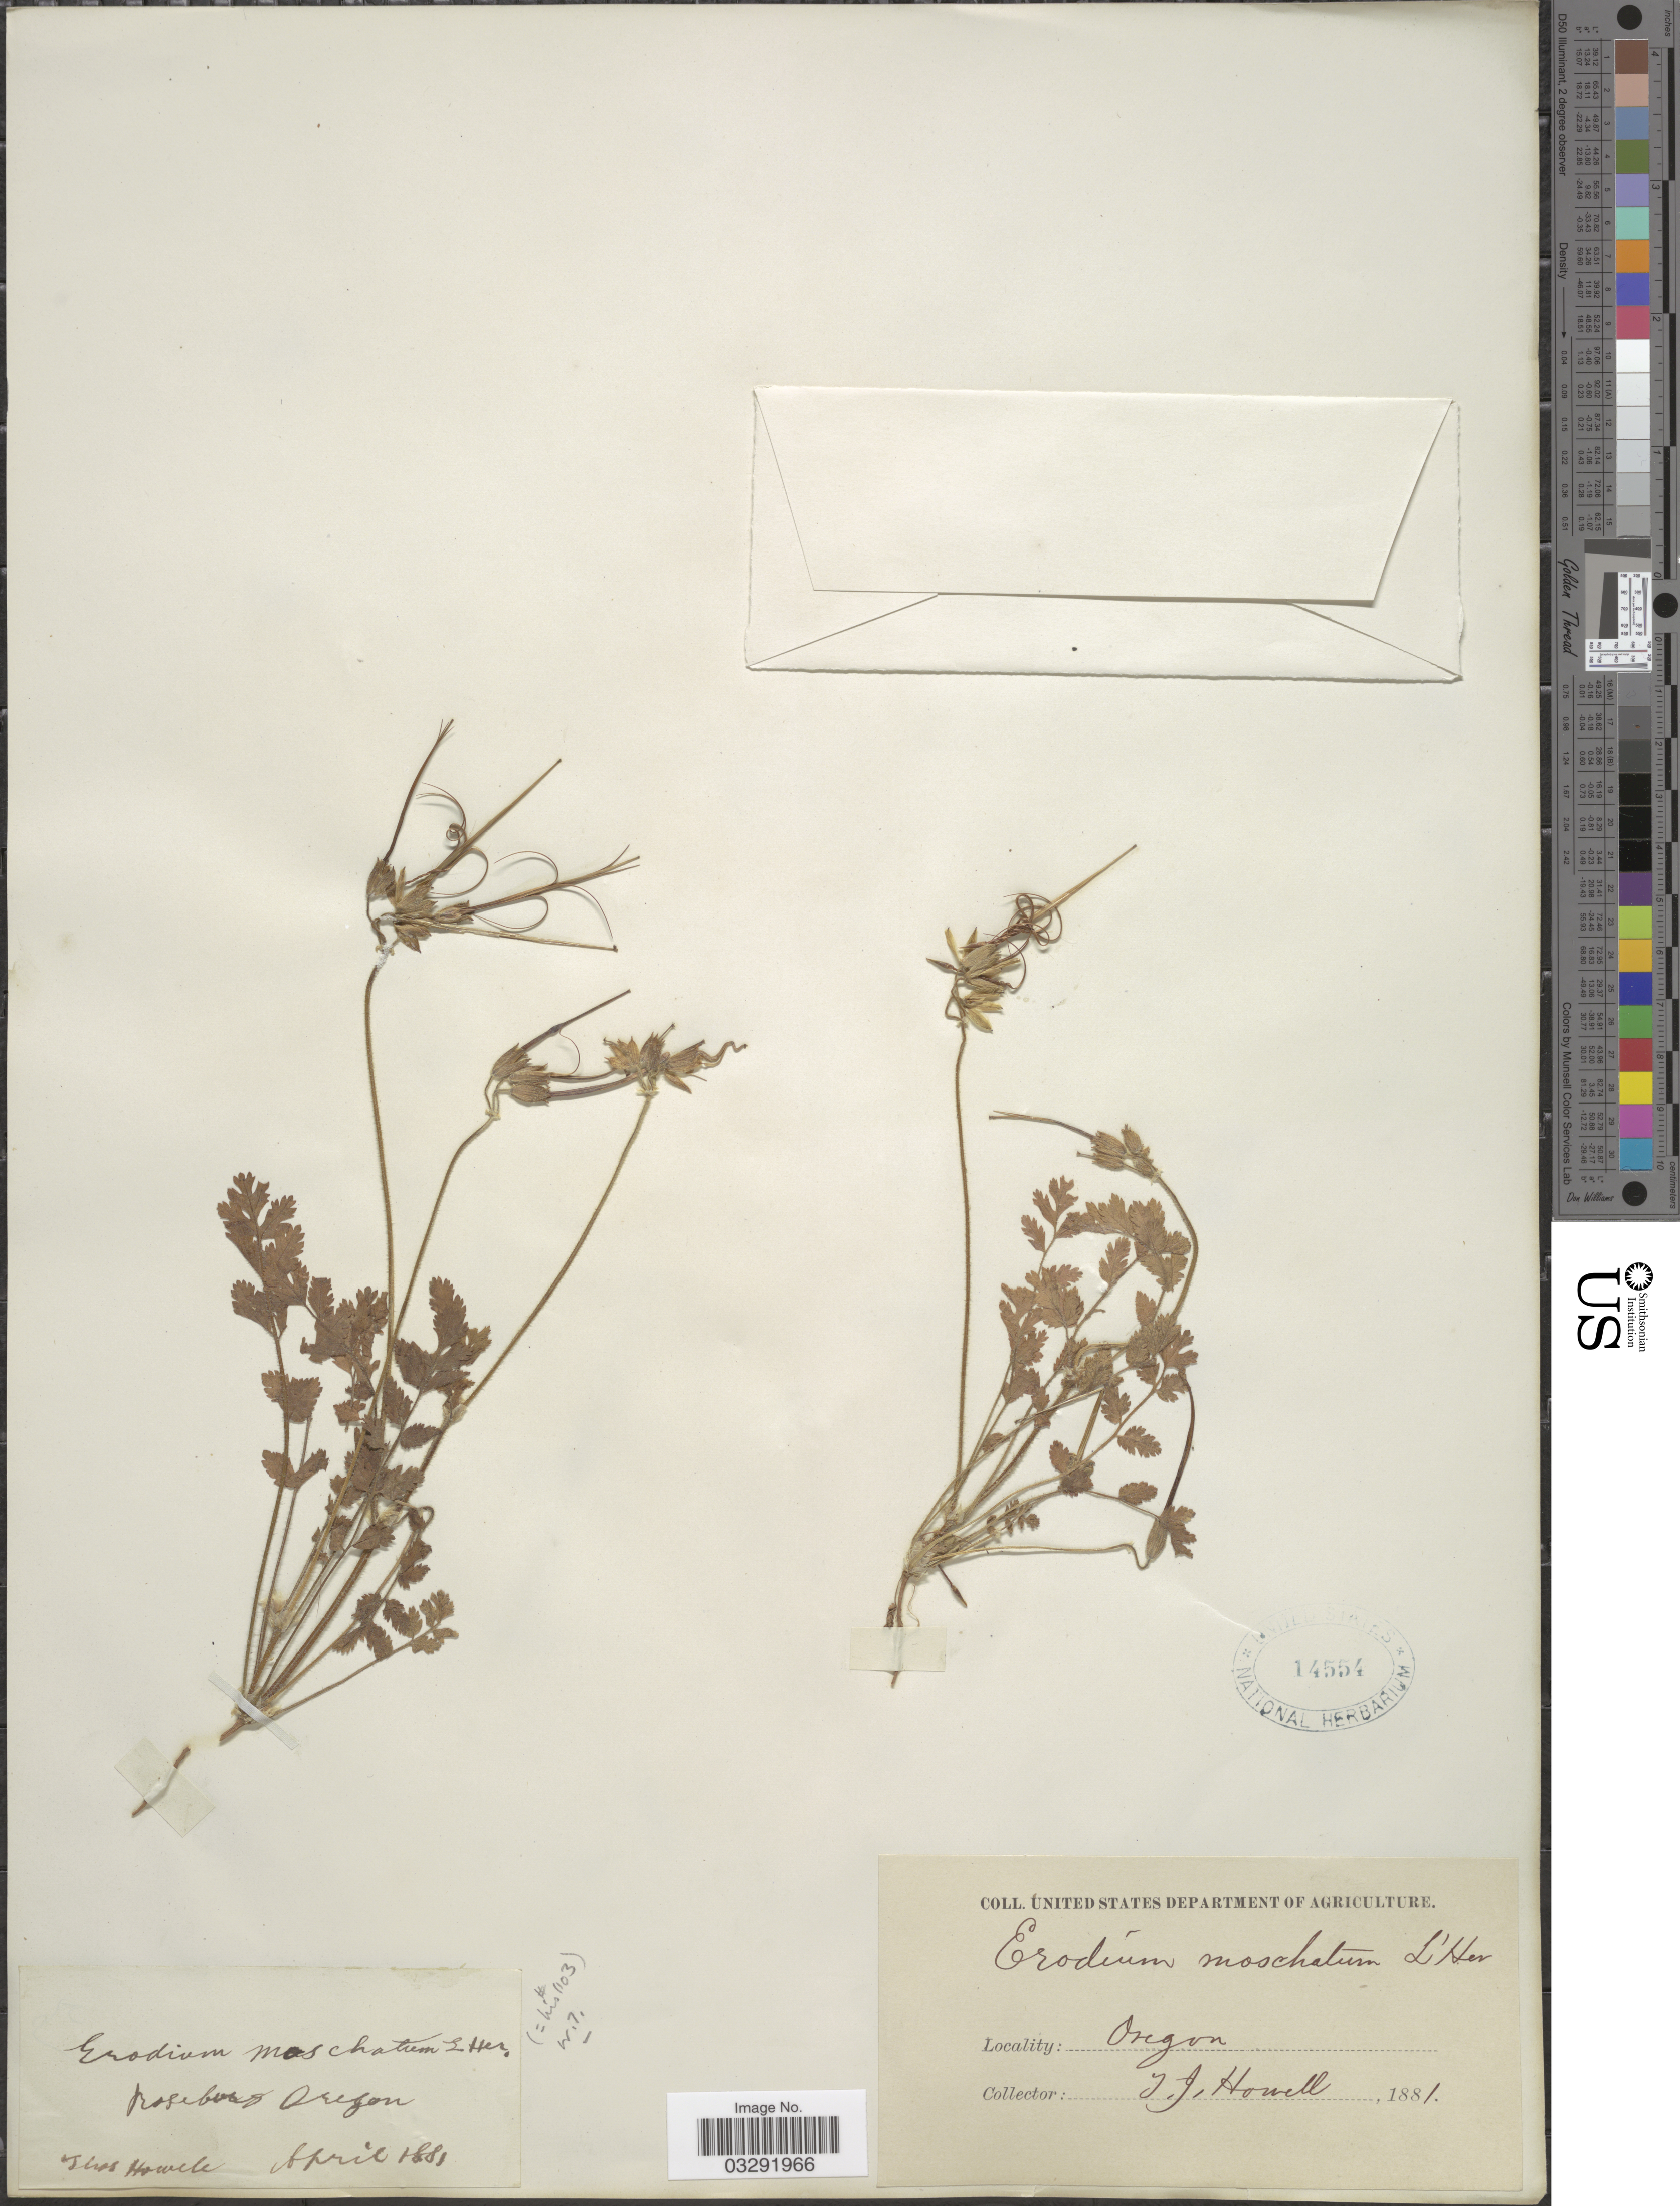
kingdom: Plantae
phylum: Tracheophyta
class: Magnoliopsida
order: Geraniales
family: Geraniaceae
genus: Erodium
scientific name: Erodium moschatum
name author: (L.) L'Hér. ex Aiton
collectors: T. J. Howell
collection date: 1881-04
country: United States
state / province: Oregon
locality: Roseburg.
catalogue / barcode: US 14554